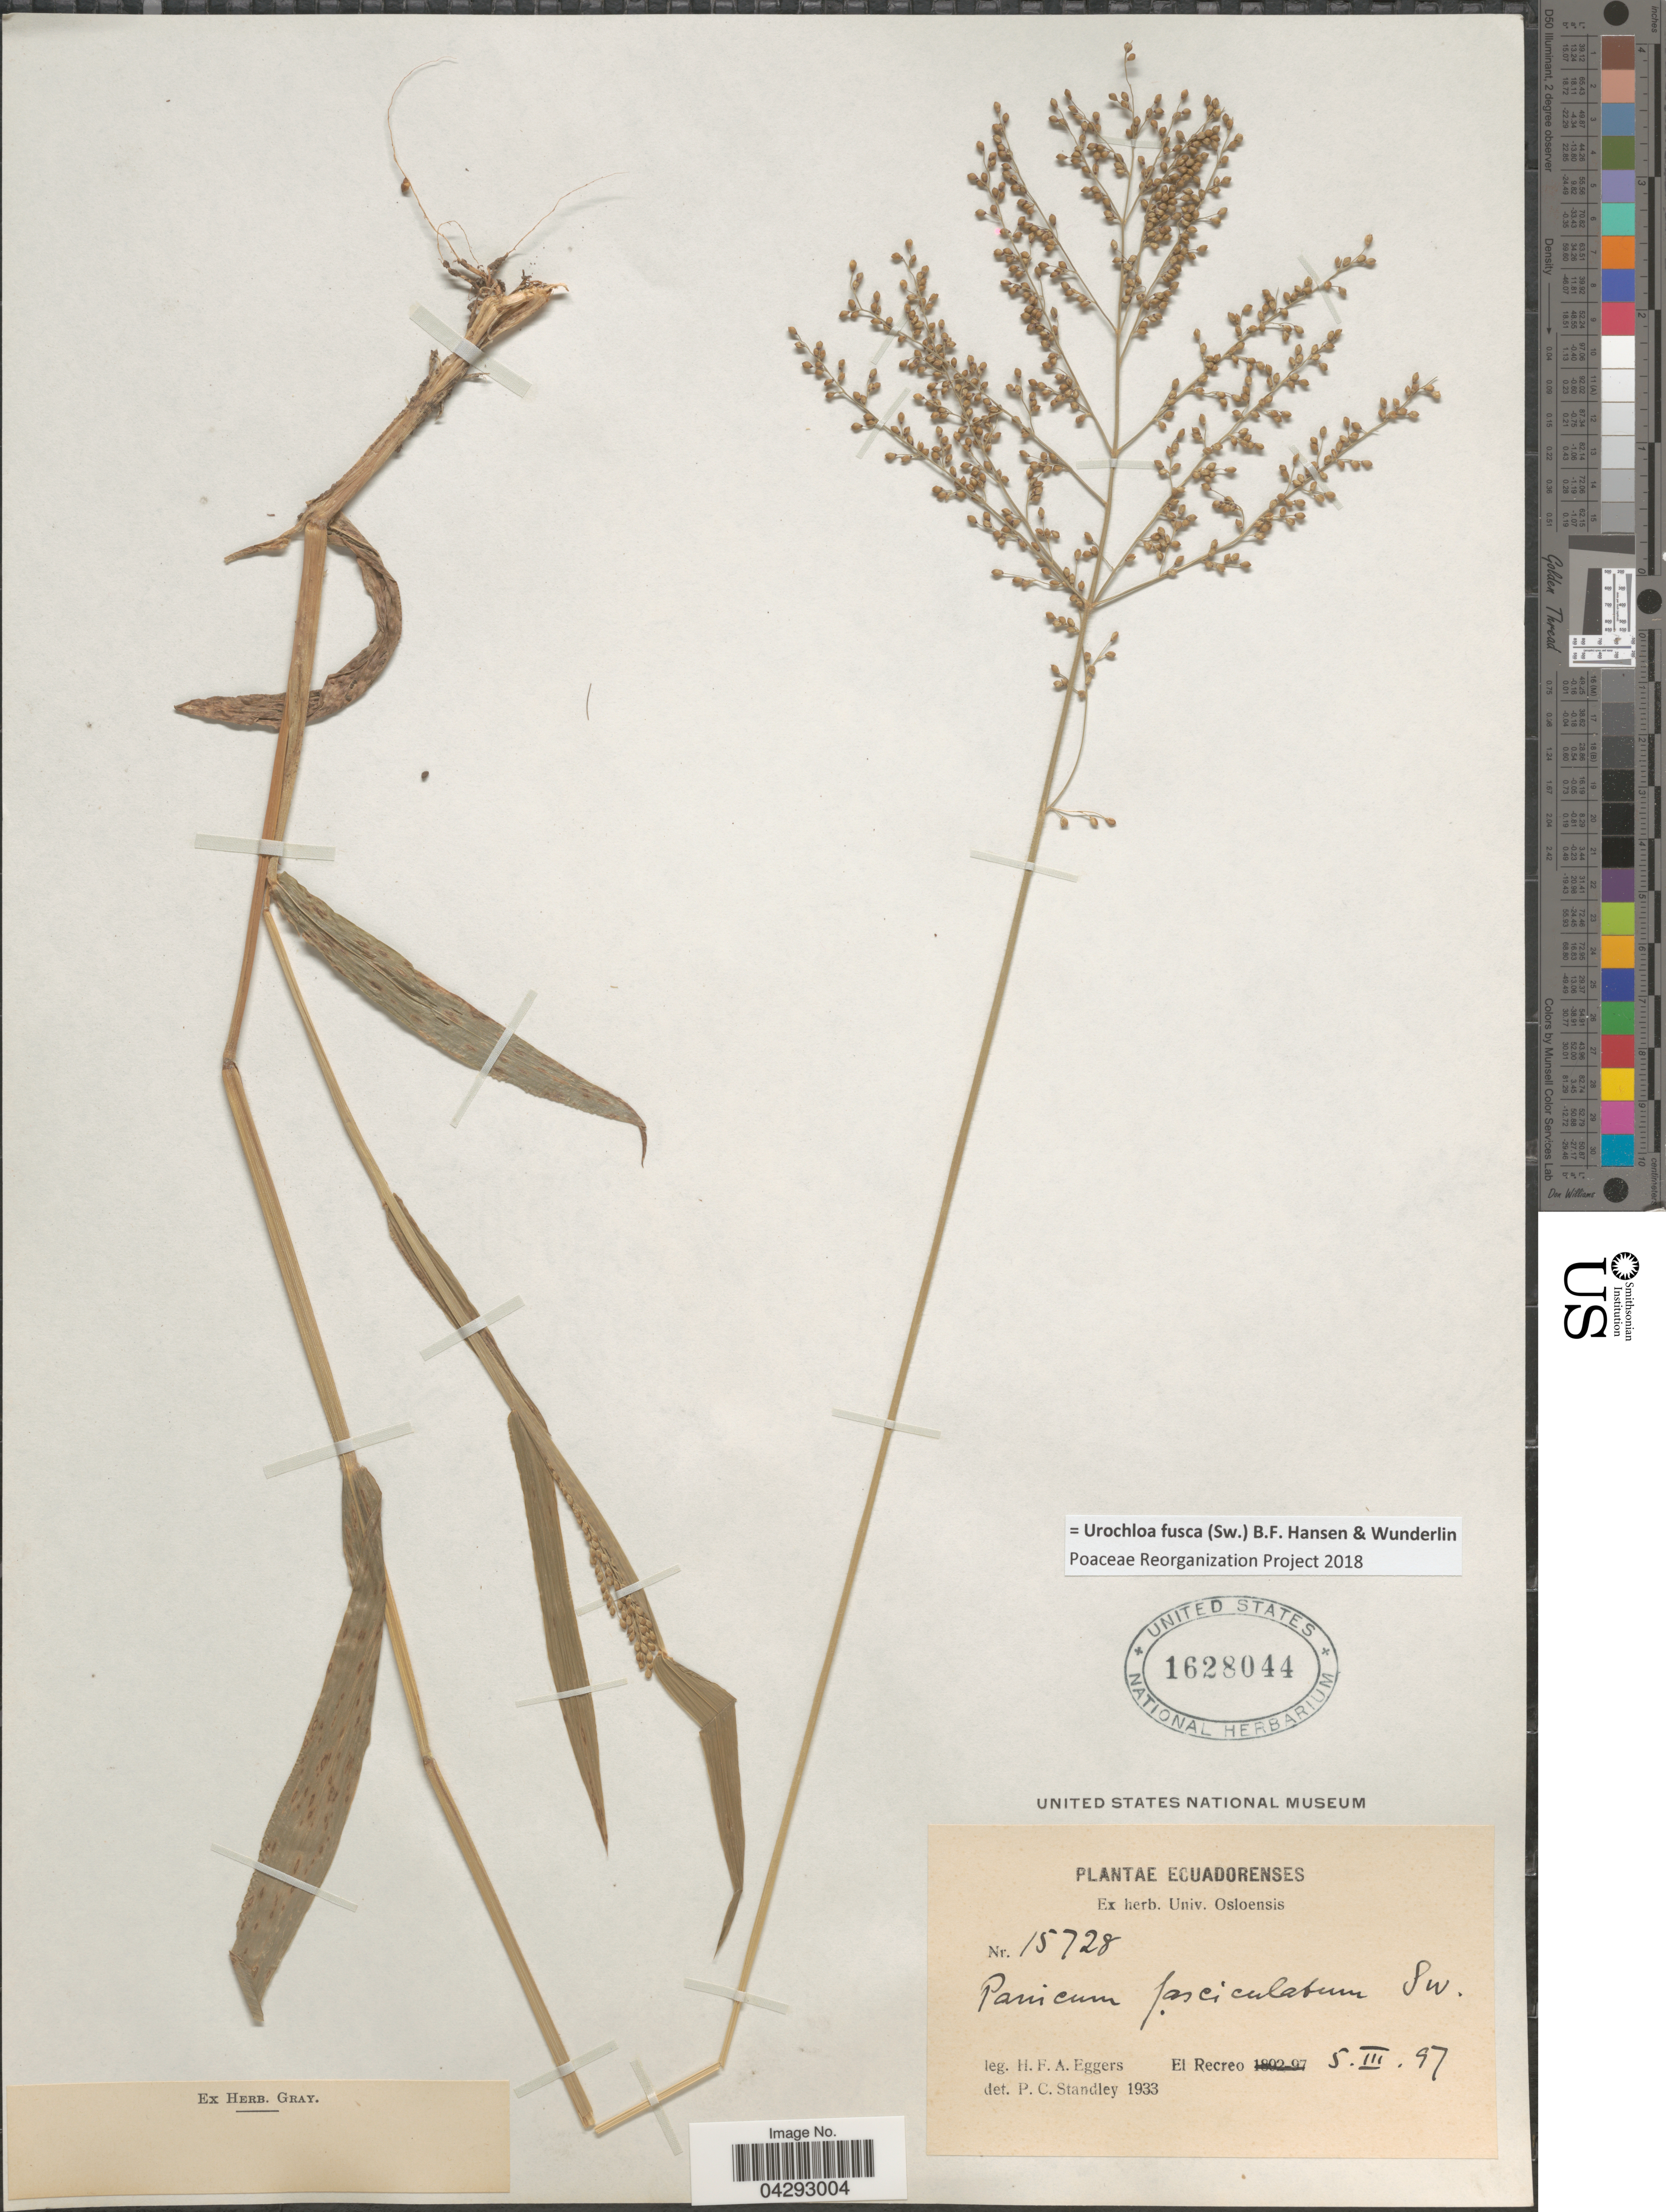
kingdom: Plantae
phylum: Tracheophyta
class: Liliopsida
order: Poales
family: Poaceae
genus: Urochloa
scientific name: Urochloa fusca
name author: (Sw.) B.F. Hansen & Wunderlin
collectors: H. F. A. von Eggers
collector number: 15728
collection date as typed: Transcribed d/m/y: 5/3/97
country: Ecuador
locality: El Recreo.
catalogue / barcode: US 1628044